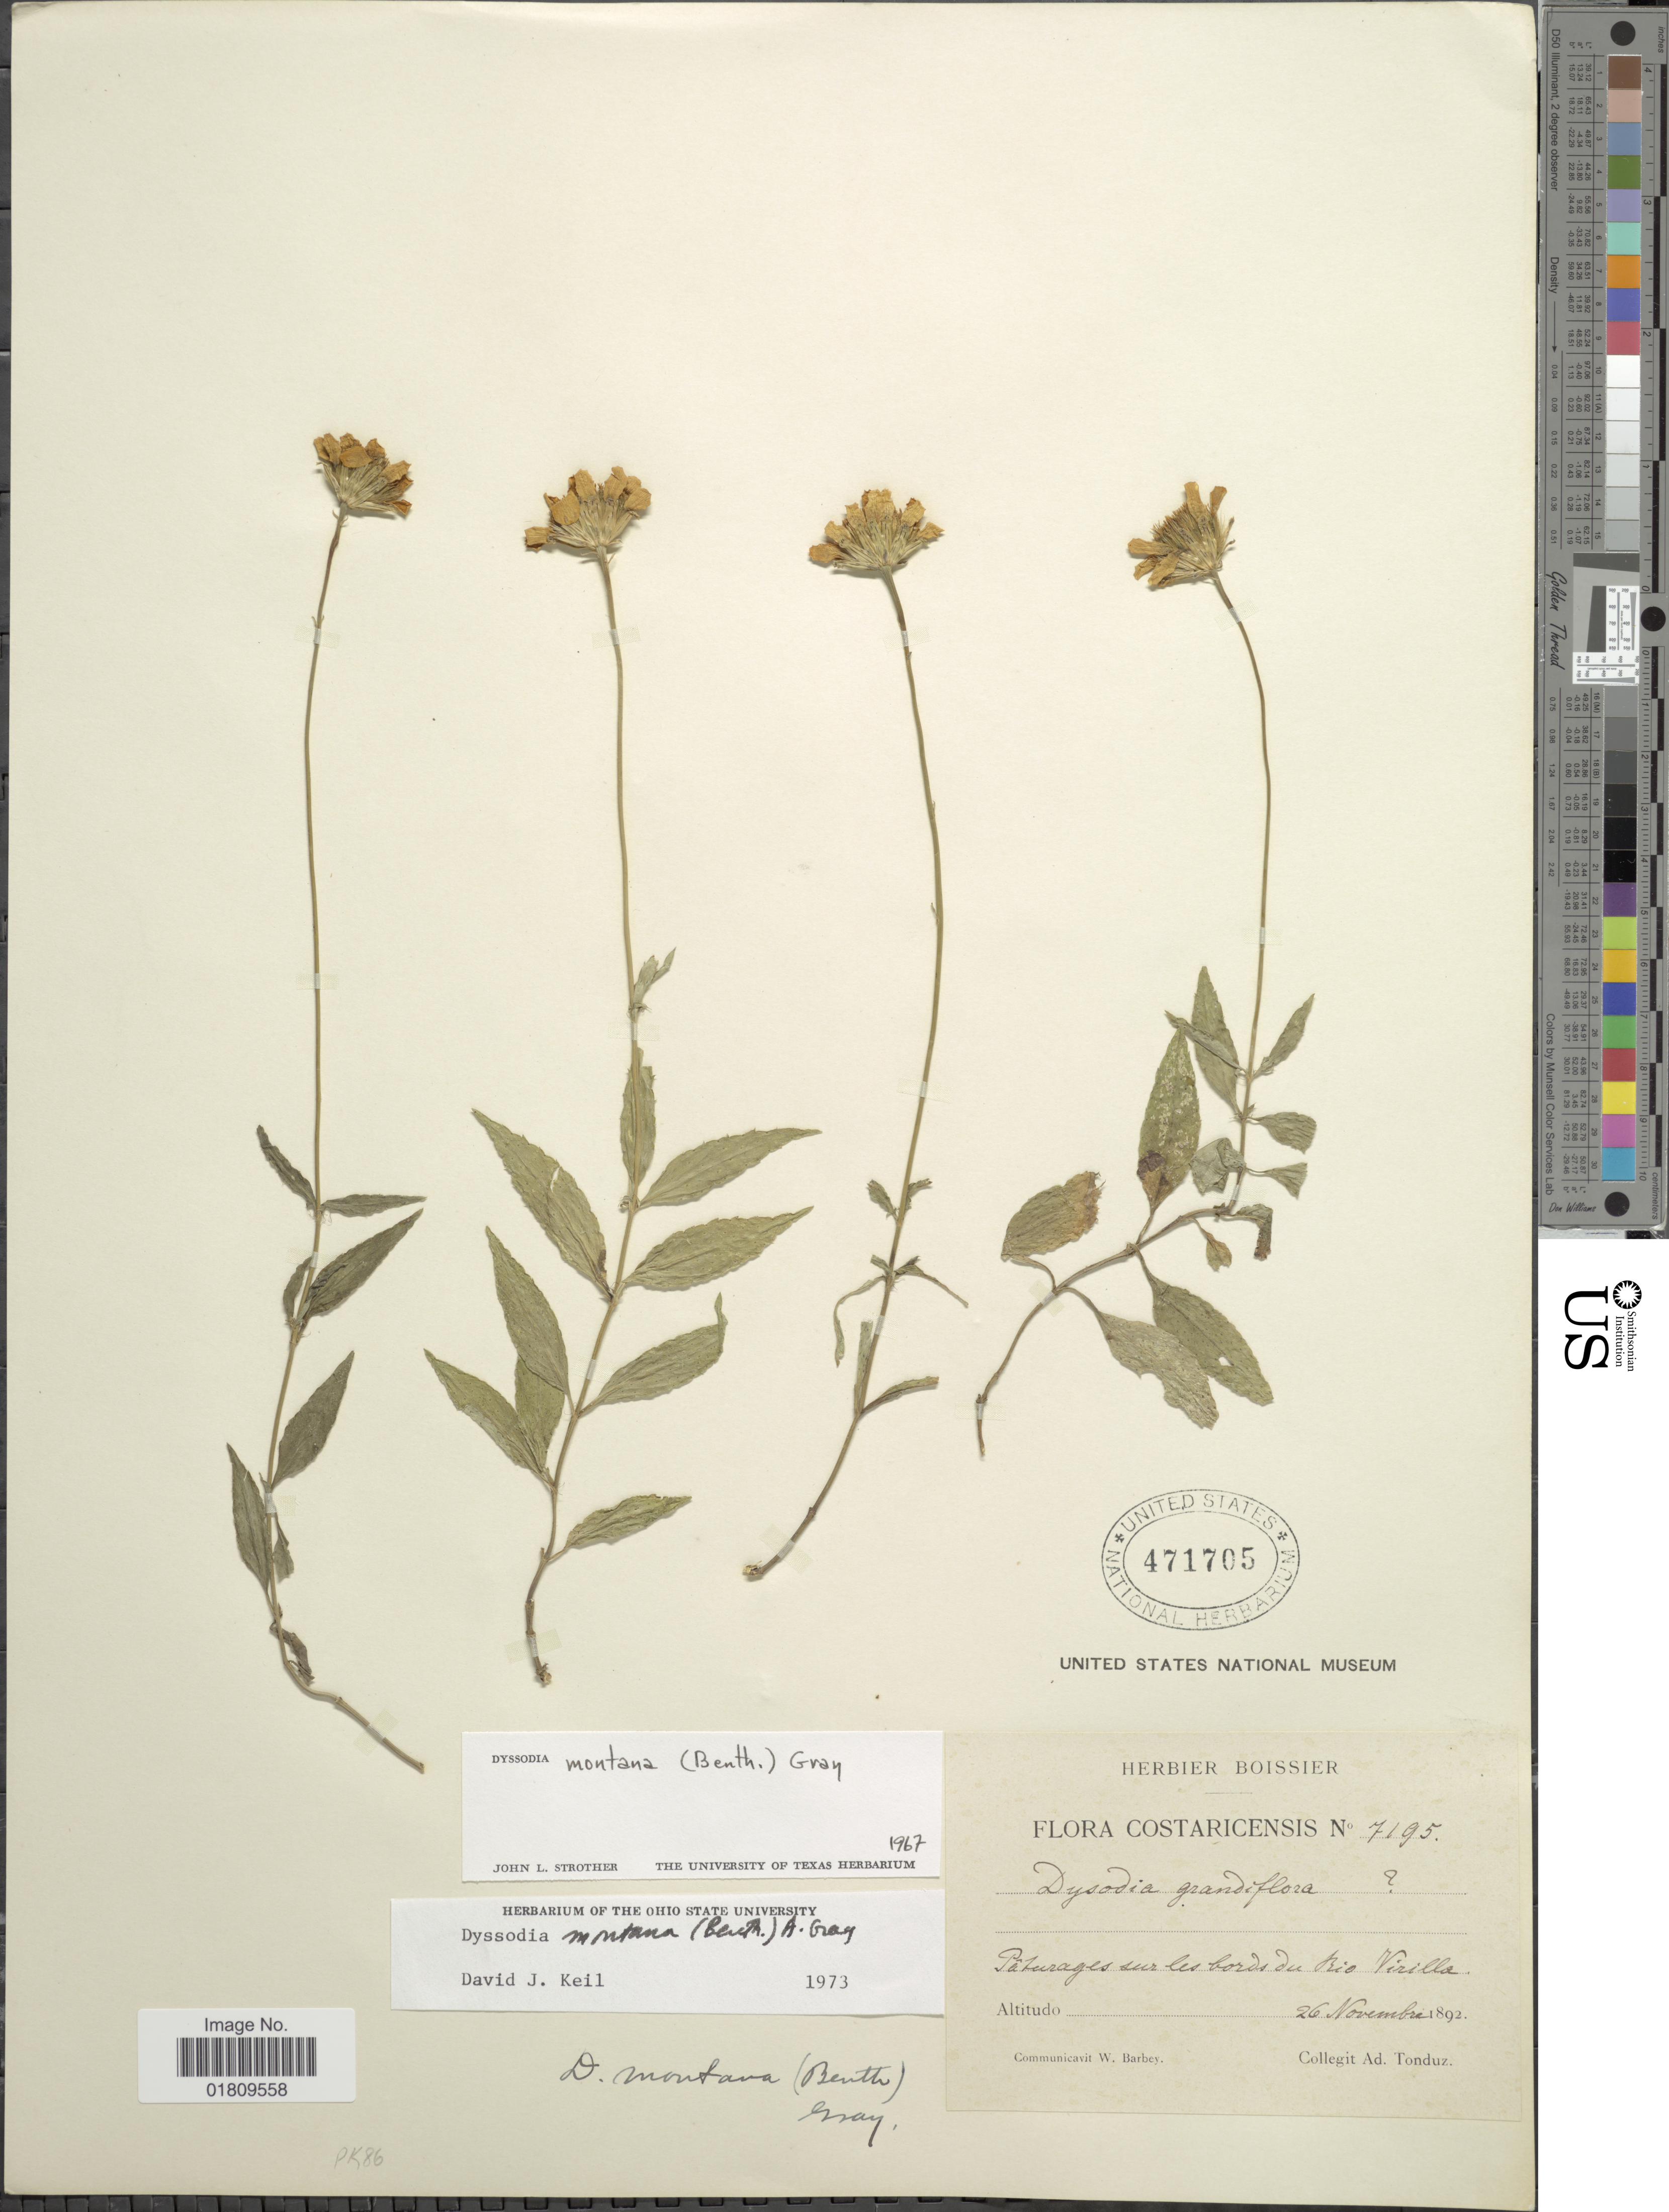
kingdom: Plantae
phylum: Tracheophyta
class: Magnoliopsida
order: Asterales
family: Asteraceae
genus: Dyssodia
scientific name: Dyssodia montana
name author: (Benth.) A. Gray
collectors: A. Tonduz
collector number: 7195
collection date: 1892-11-26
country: Costa Rica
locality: Paturages sur les boros du Rio Virillo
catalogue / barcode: US 471705